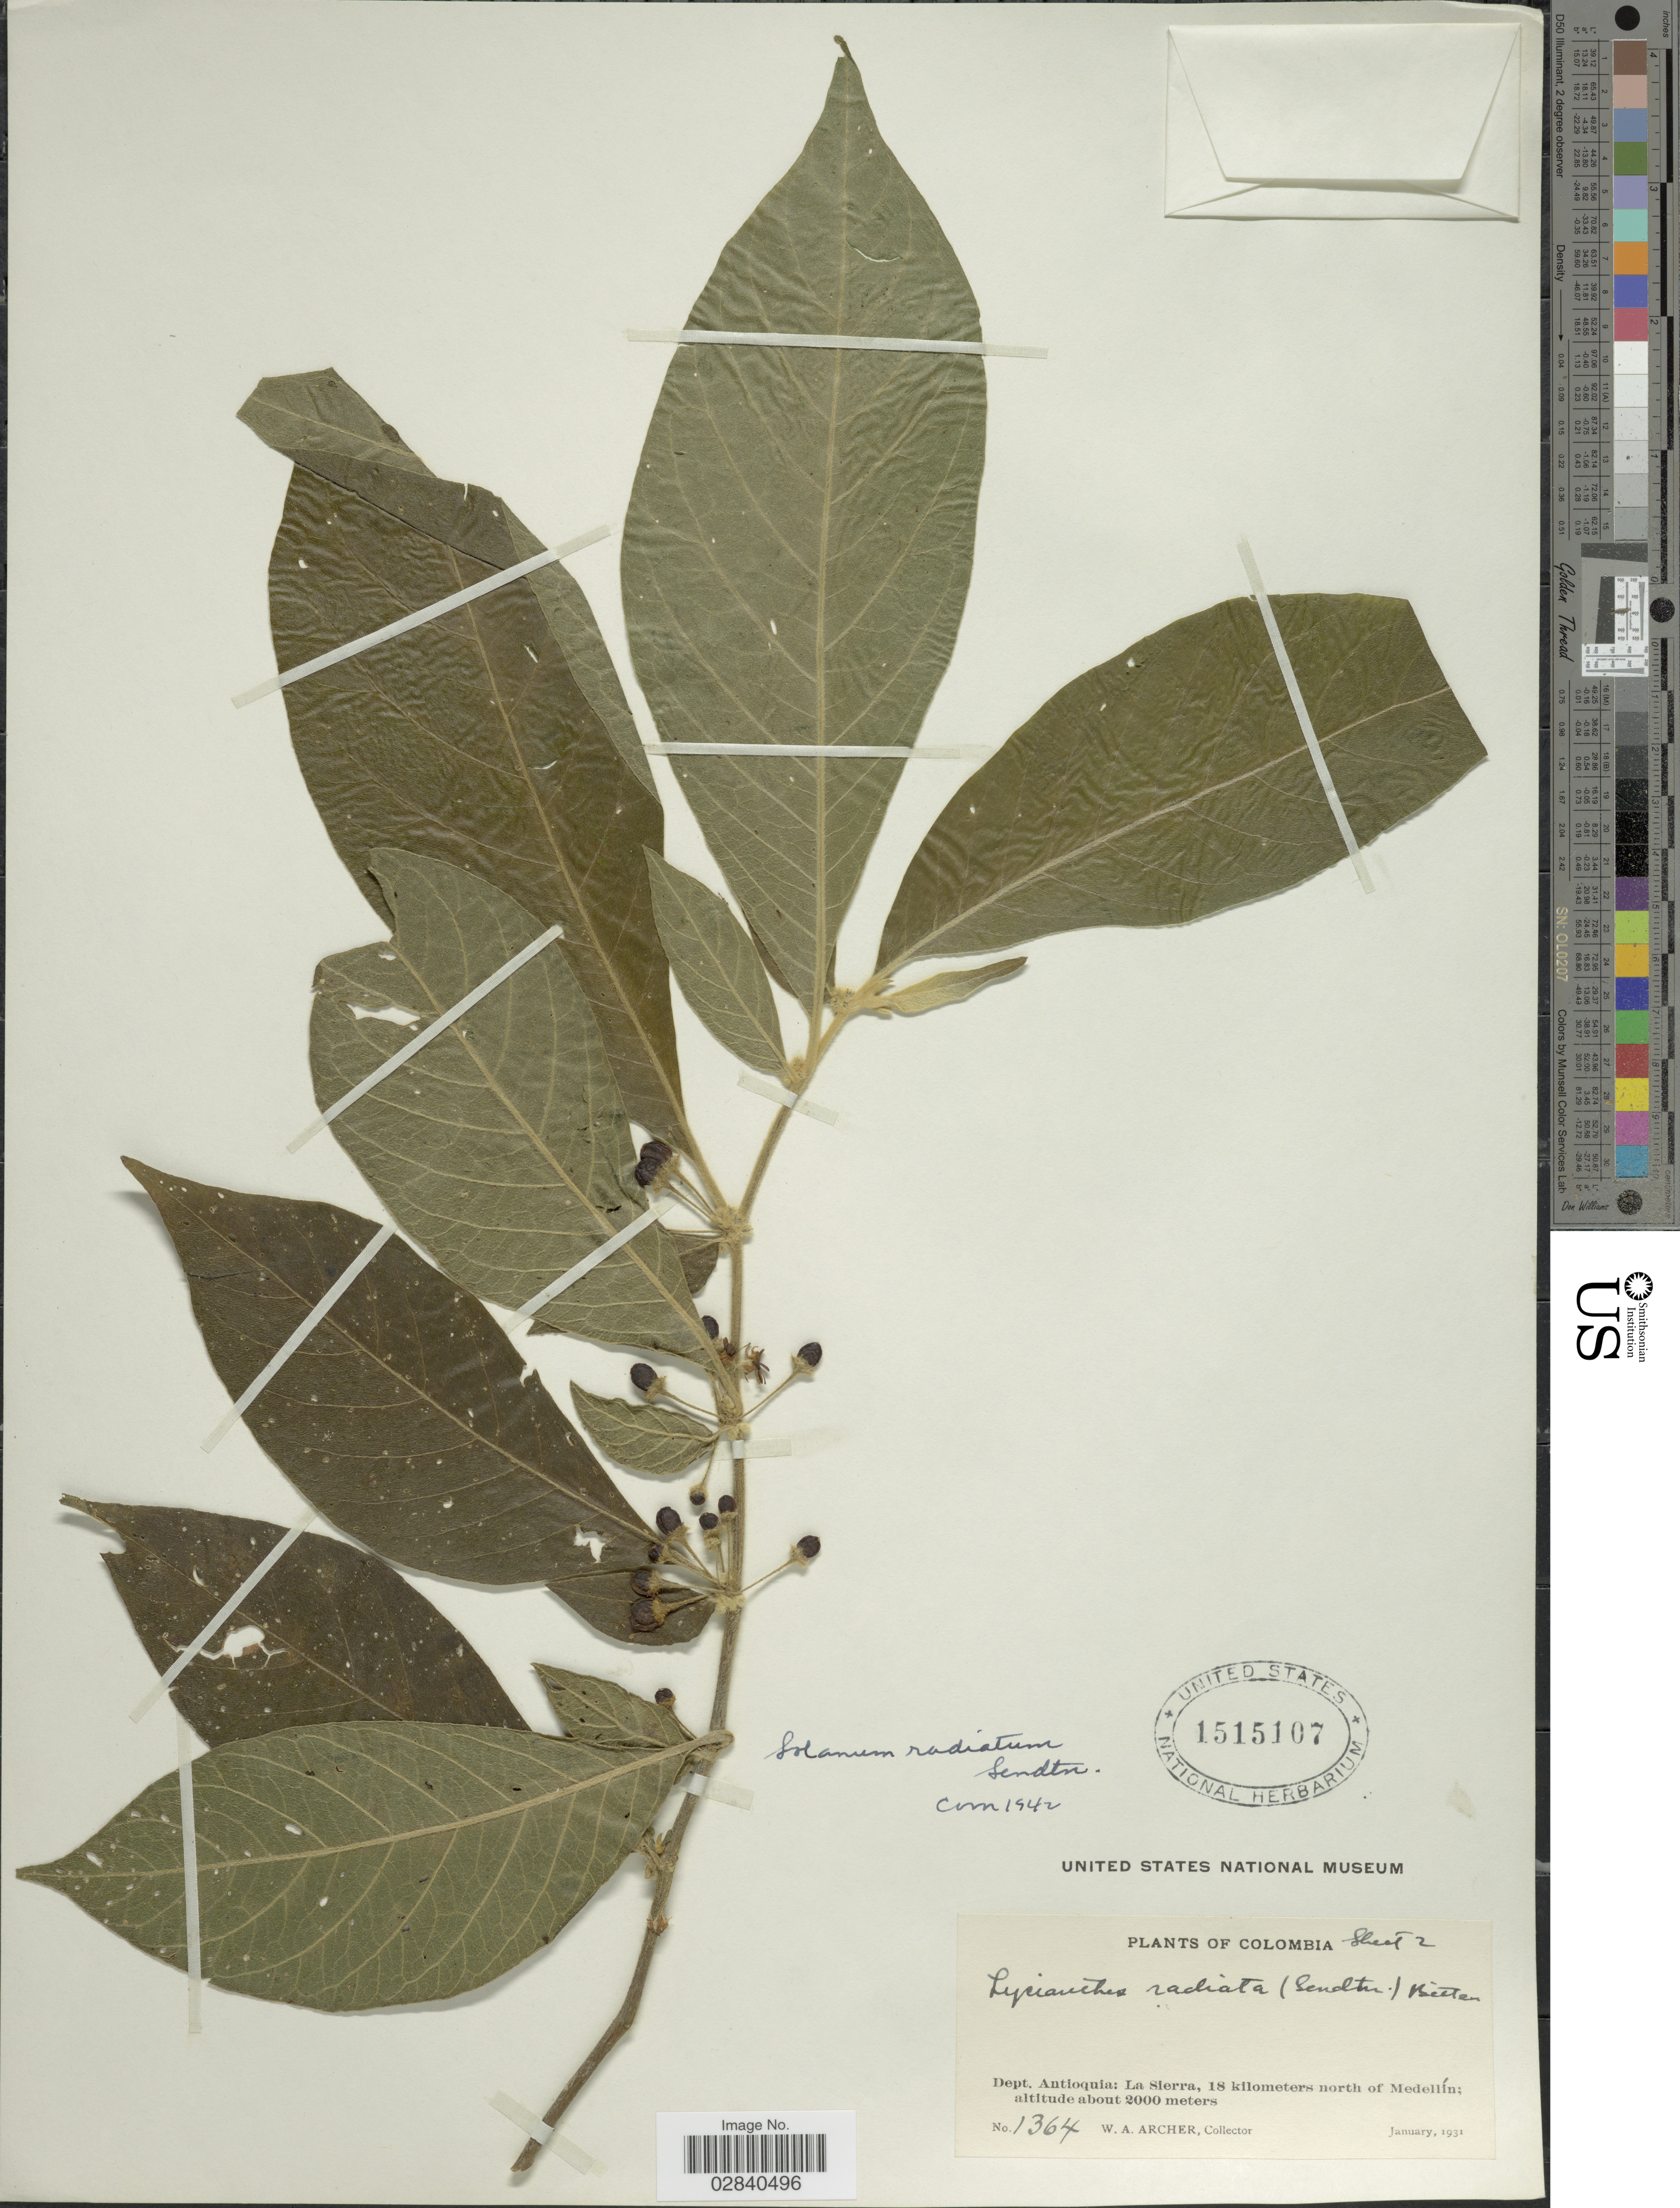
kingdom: Plantae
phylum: Tracheophyta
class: Magnoliopsida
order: Solanales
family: Solanaceae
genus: Lycianthes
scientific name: Lycianthes radiata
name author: (Sendtn.) Bitter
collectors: W. A. Archer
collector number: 1364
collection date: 1931-01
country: Colombia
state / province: Antioquia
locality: Dept. Antioquia: La Sierra, 18 kilometers north of Medellín.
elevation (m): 2000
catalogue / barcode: US 1515107